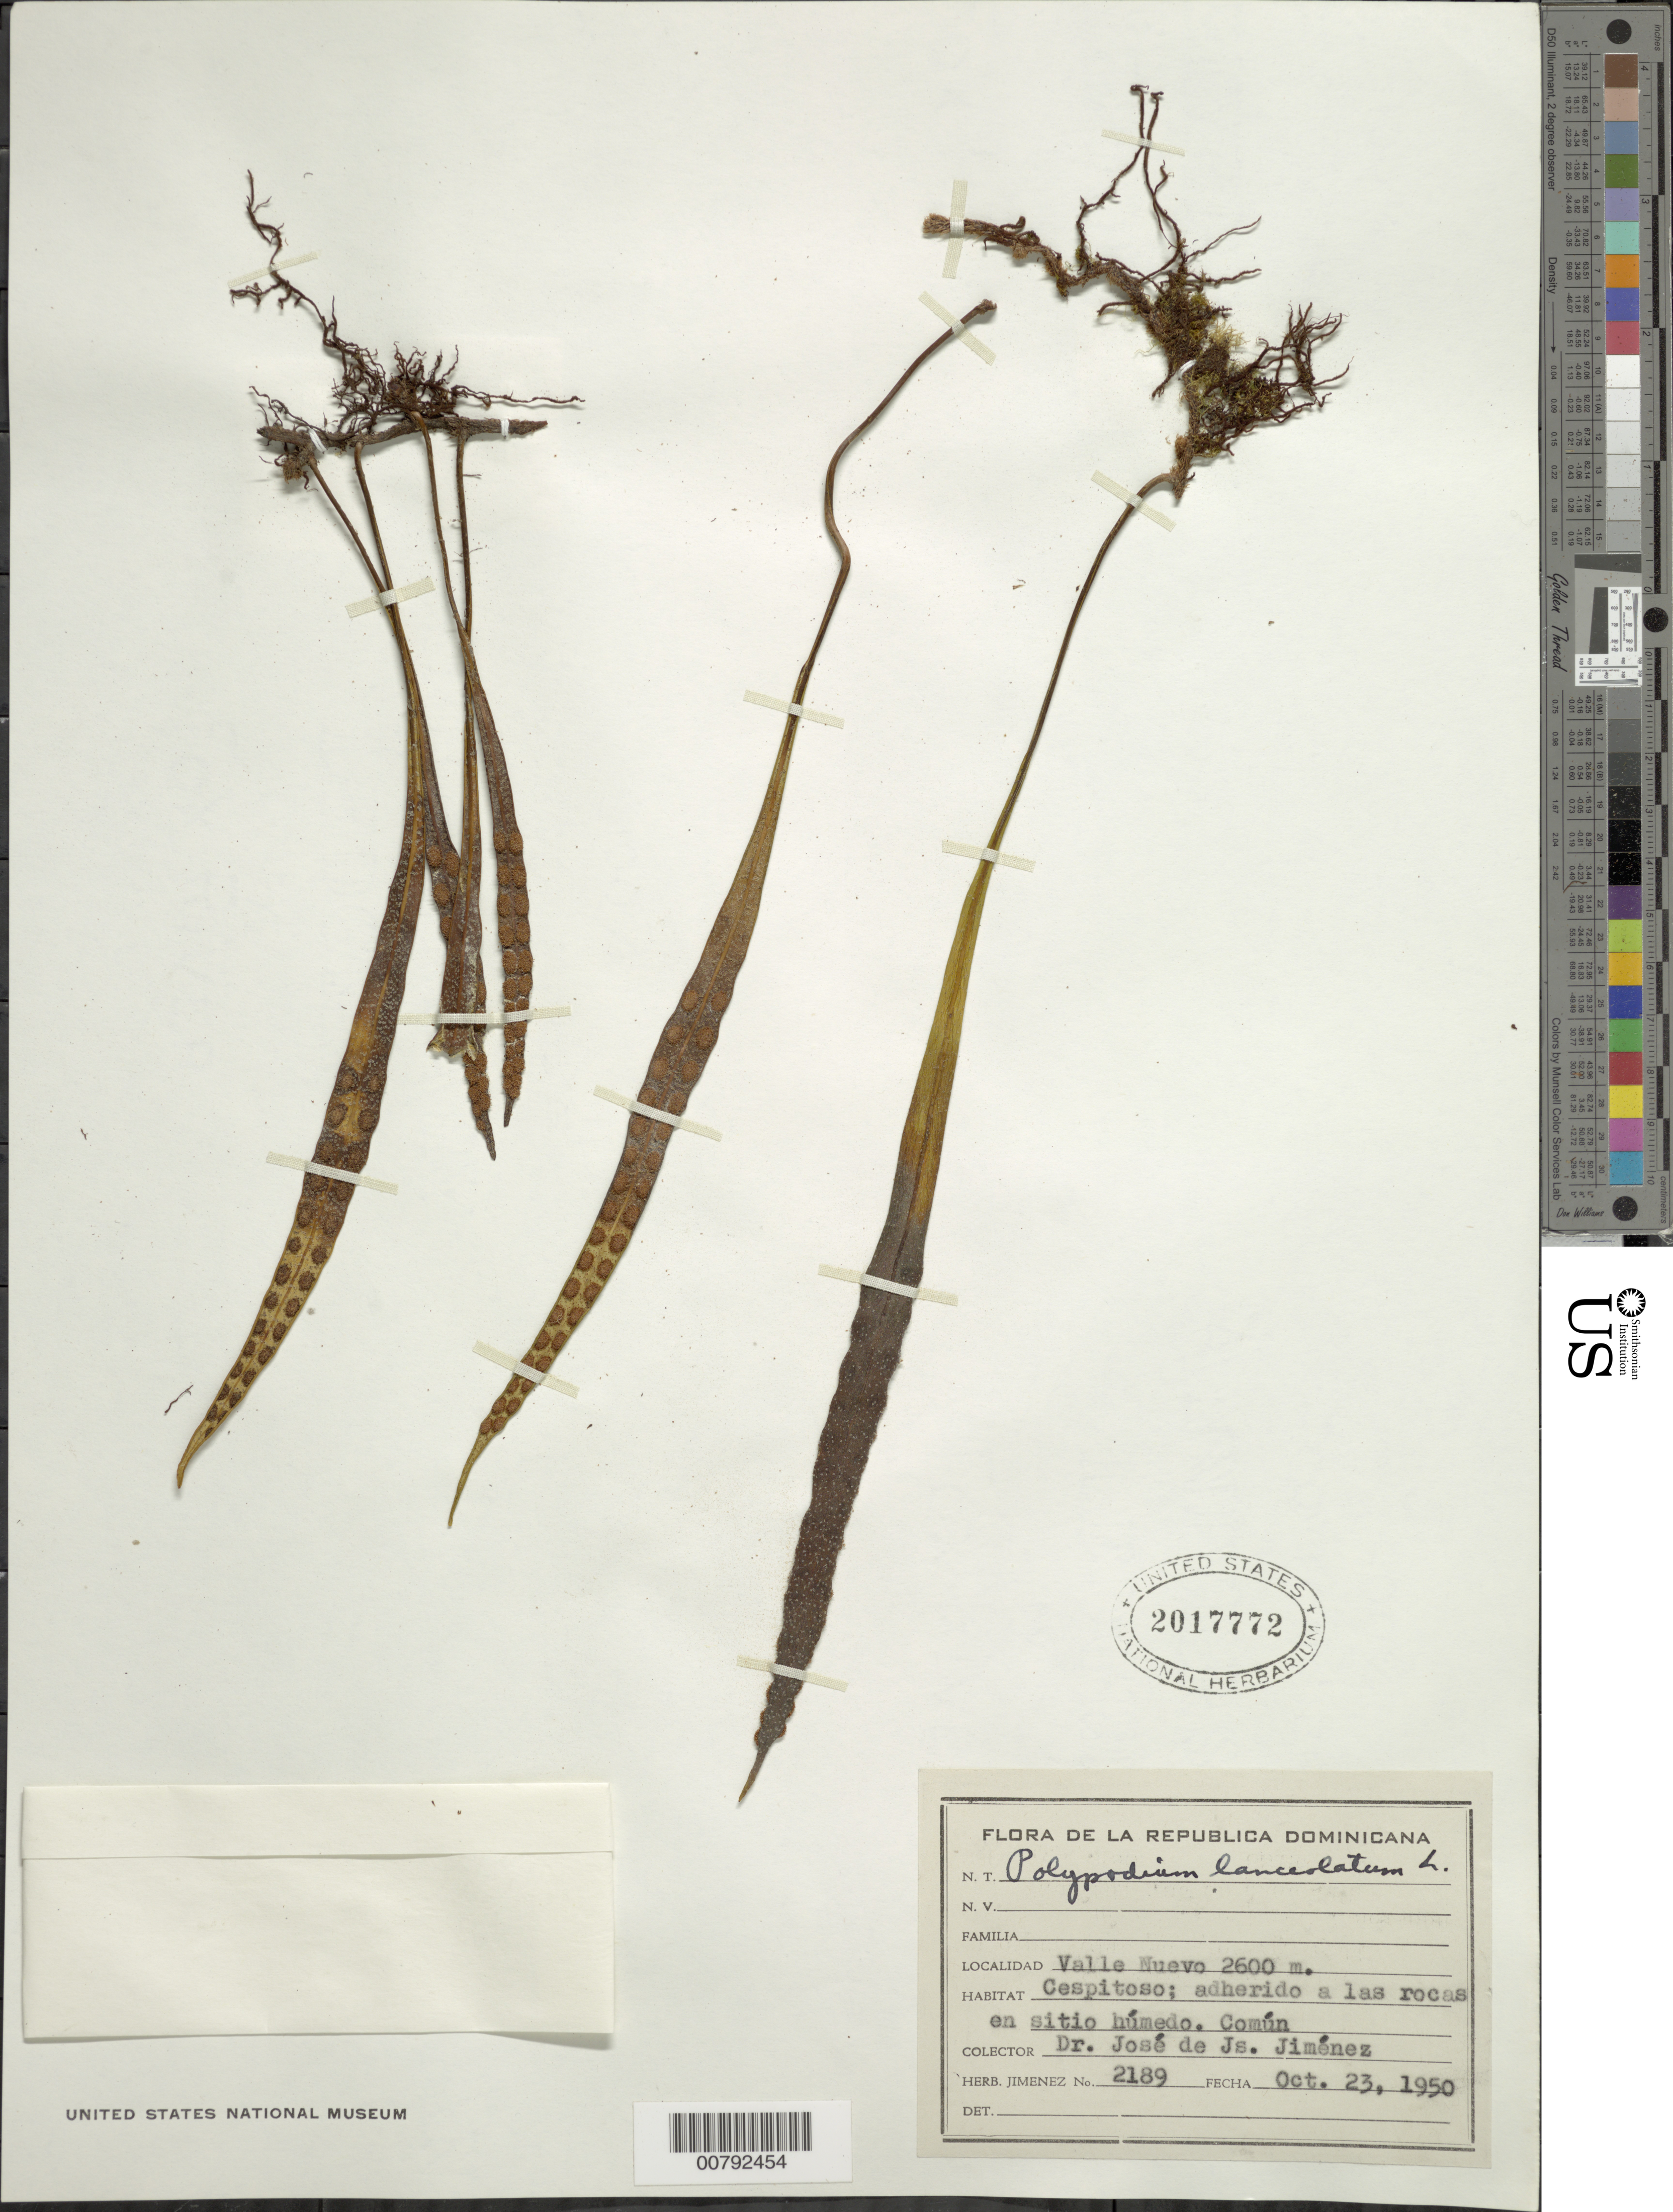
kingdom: Plantae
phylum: Tracheophyta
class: Polypodiopsida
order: Polypodiales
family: Polypodiaceae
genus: Pleopeltis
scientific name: Pleopeltis marginata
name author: A.R. Sm. & Tejero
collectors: J. J. Jiménez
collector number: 2189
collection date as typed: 23 Oct 1950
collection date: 1950-10-23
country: Dominican Republic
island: Hispaniola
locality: Valle Nuevo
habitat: Adherido a las rocas en sitio húmedo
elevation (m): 2600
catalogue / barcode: US 2017772